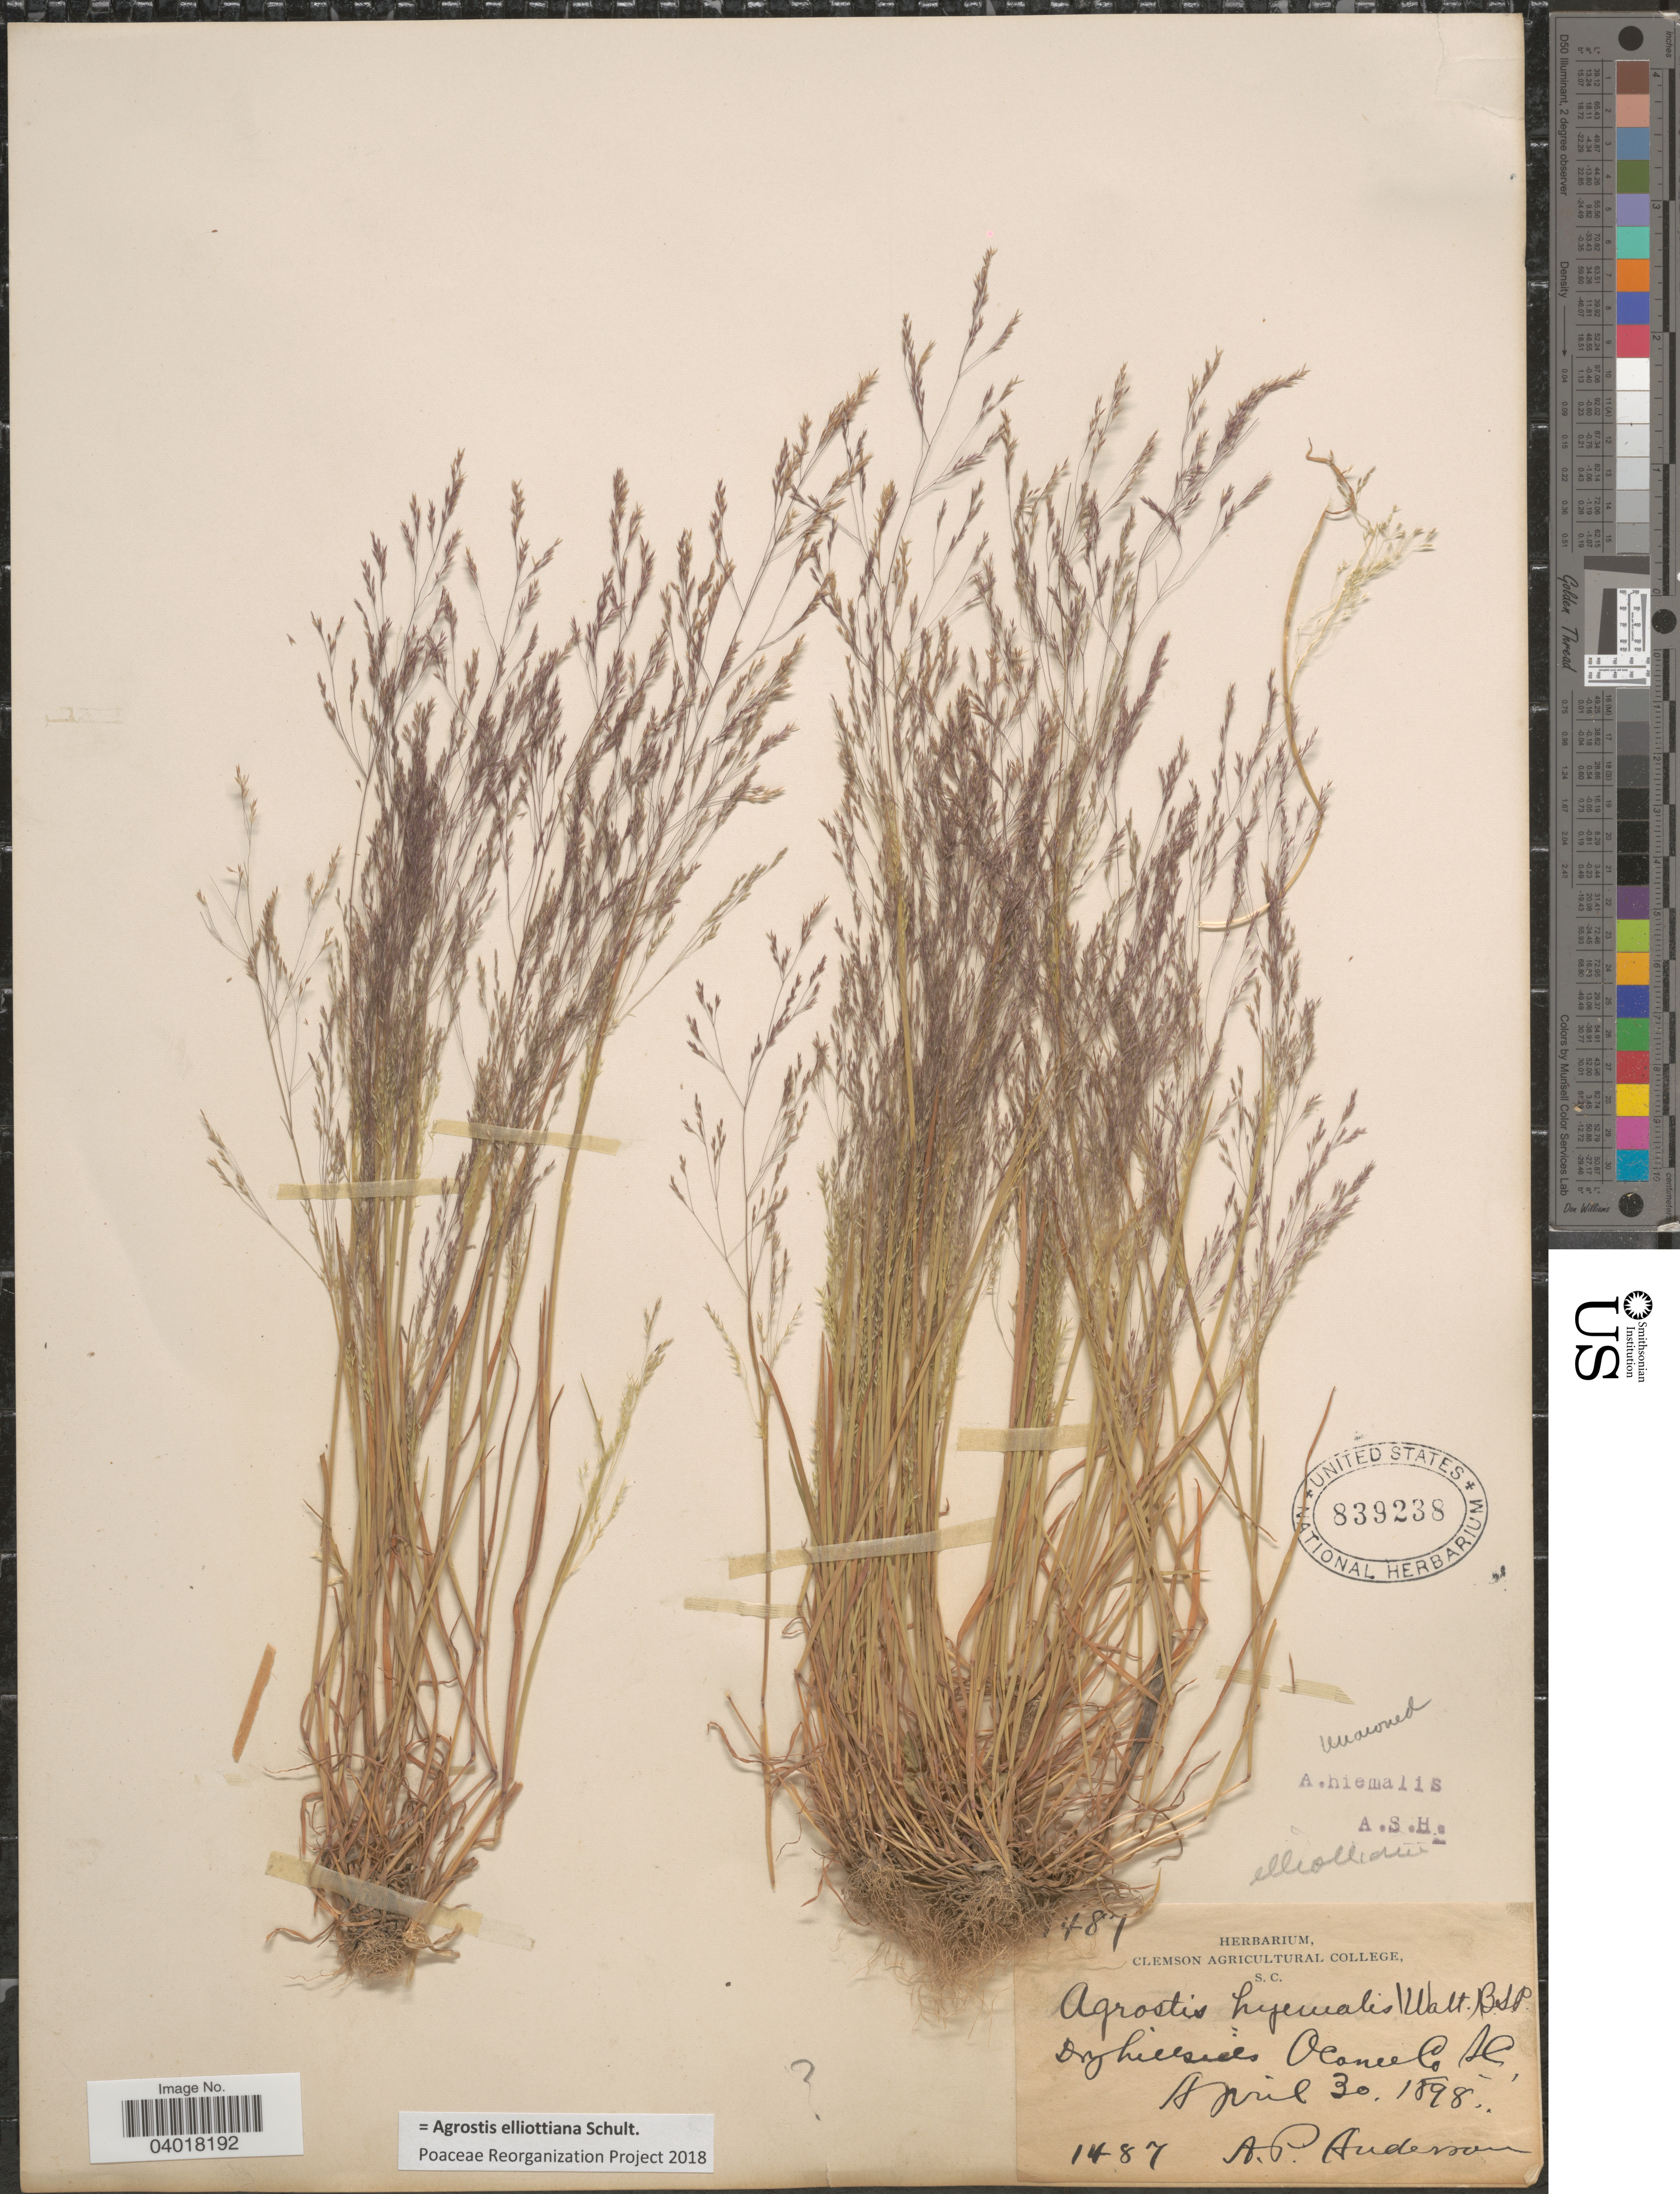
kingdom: Plantae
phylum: Tracheophyta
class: Liliopsida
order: Poales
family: Poaceae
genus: Agrostis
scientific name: Agrostis elliottiana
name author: Schult.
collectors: A. P. Anderson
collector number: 1487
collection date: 1898-04-30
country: United States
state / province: South Carolina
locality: Oconee Co.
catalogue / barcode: US 839238